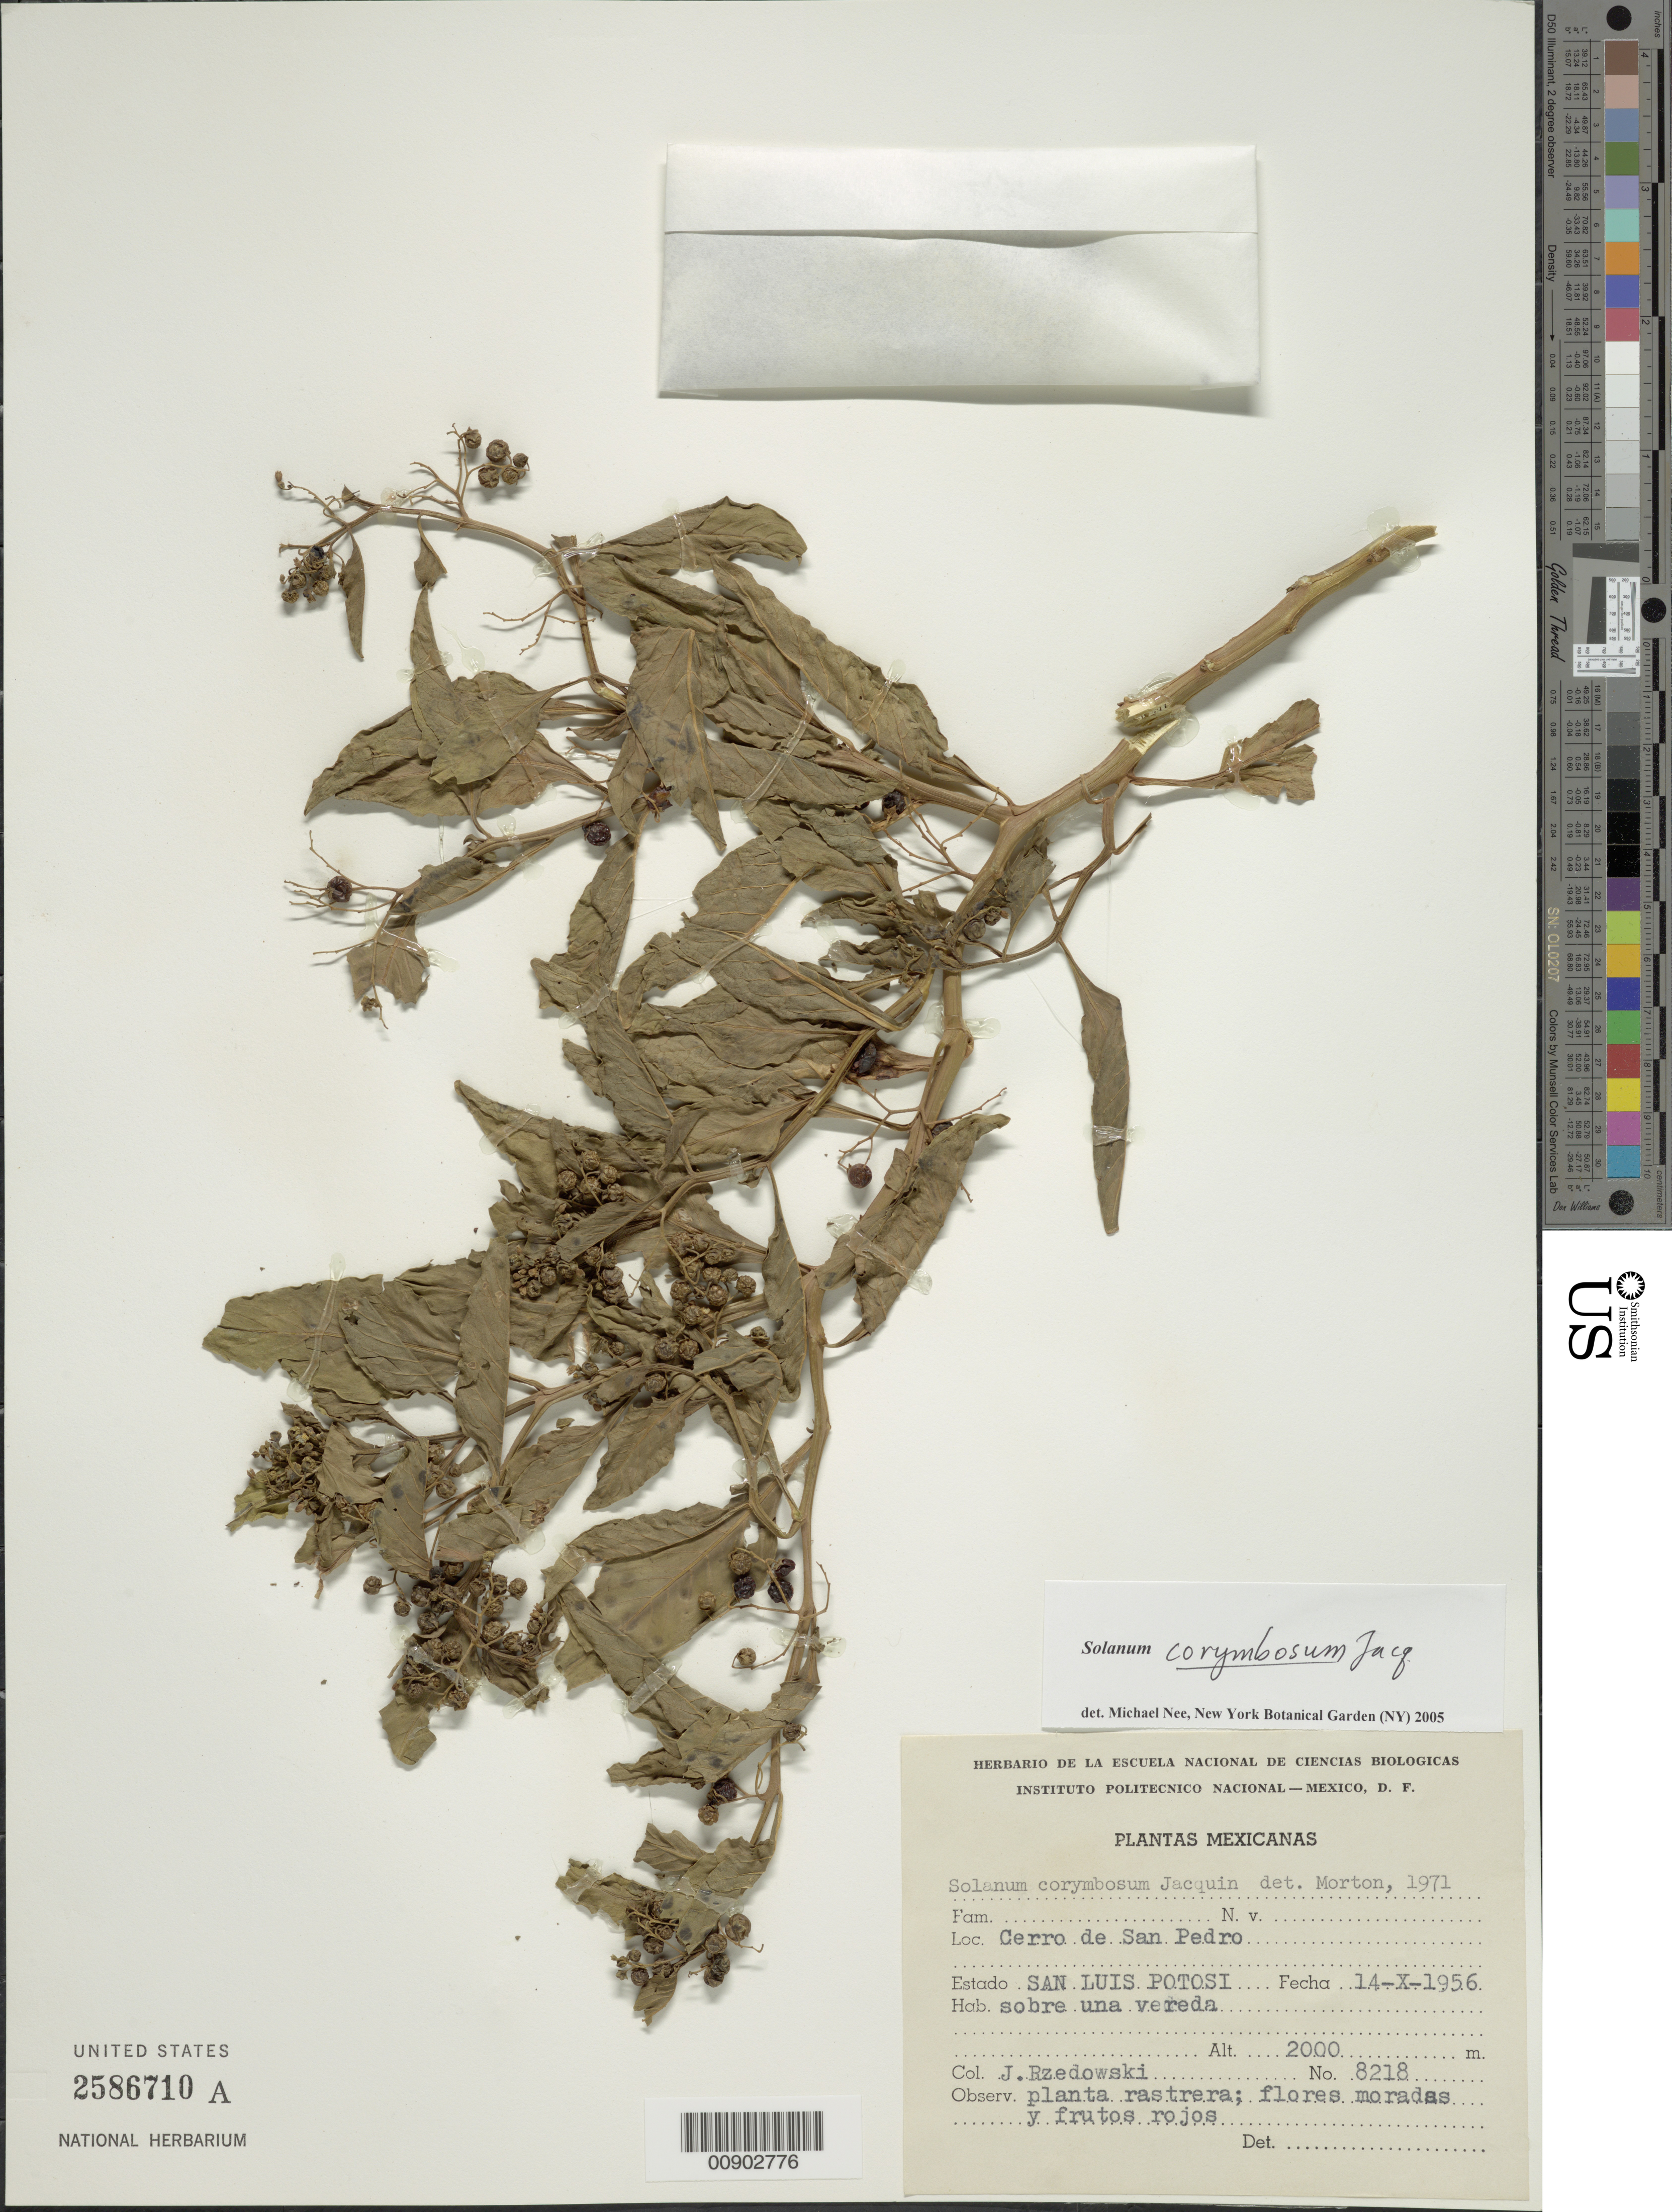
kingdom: Plantae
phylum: Tracheophyta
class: Magnoliopsida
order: Solanales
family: Solanaceae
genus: Solanum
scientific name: Solanum corymbosum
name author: Jacq.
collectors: J. Rzedowski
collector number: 8218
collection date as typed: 14 Oct 1956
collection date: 1956-10-14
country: Mexico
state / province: San Luis Potosí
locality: Cerro de San Pedro, San Luis Potosí.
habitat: Sobre una vereda.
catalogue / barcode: US 2586710A